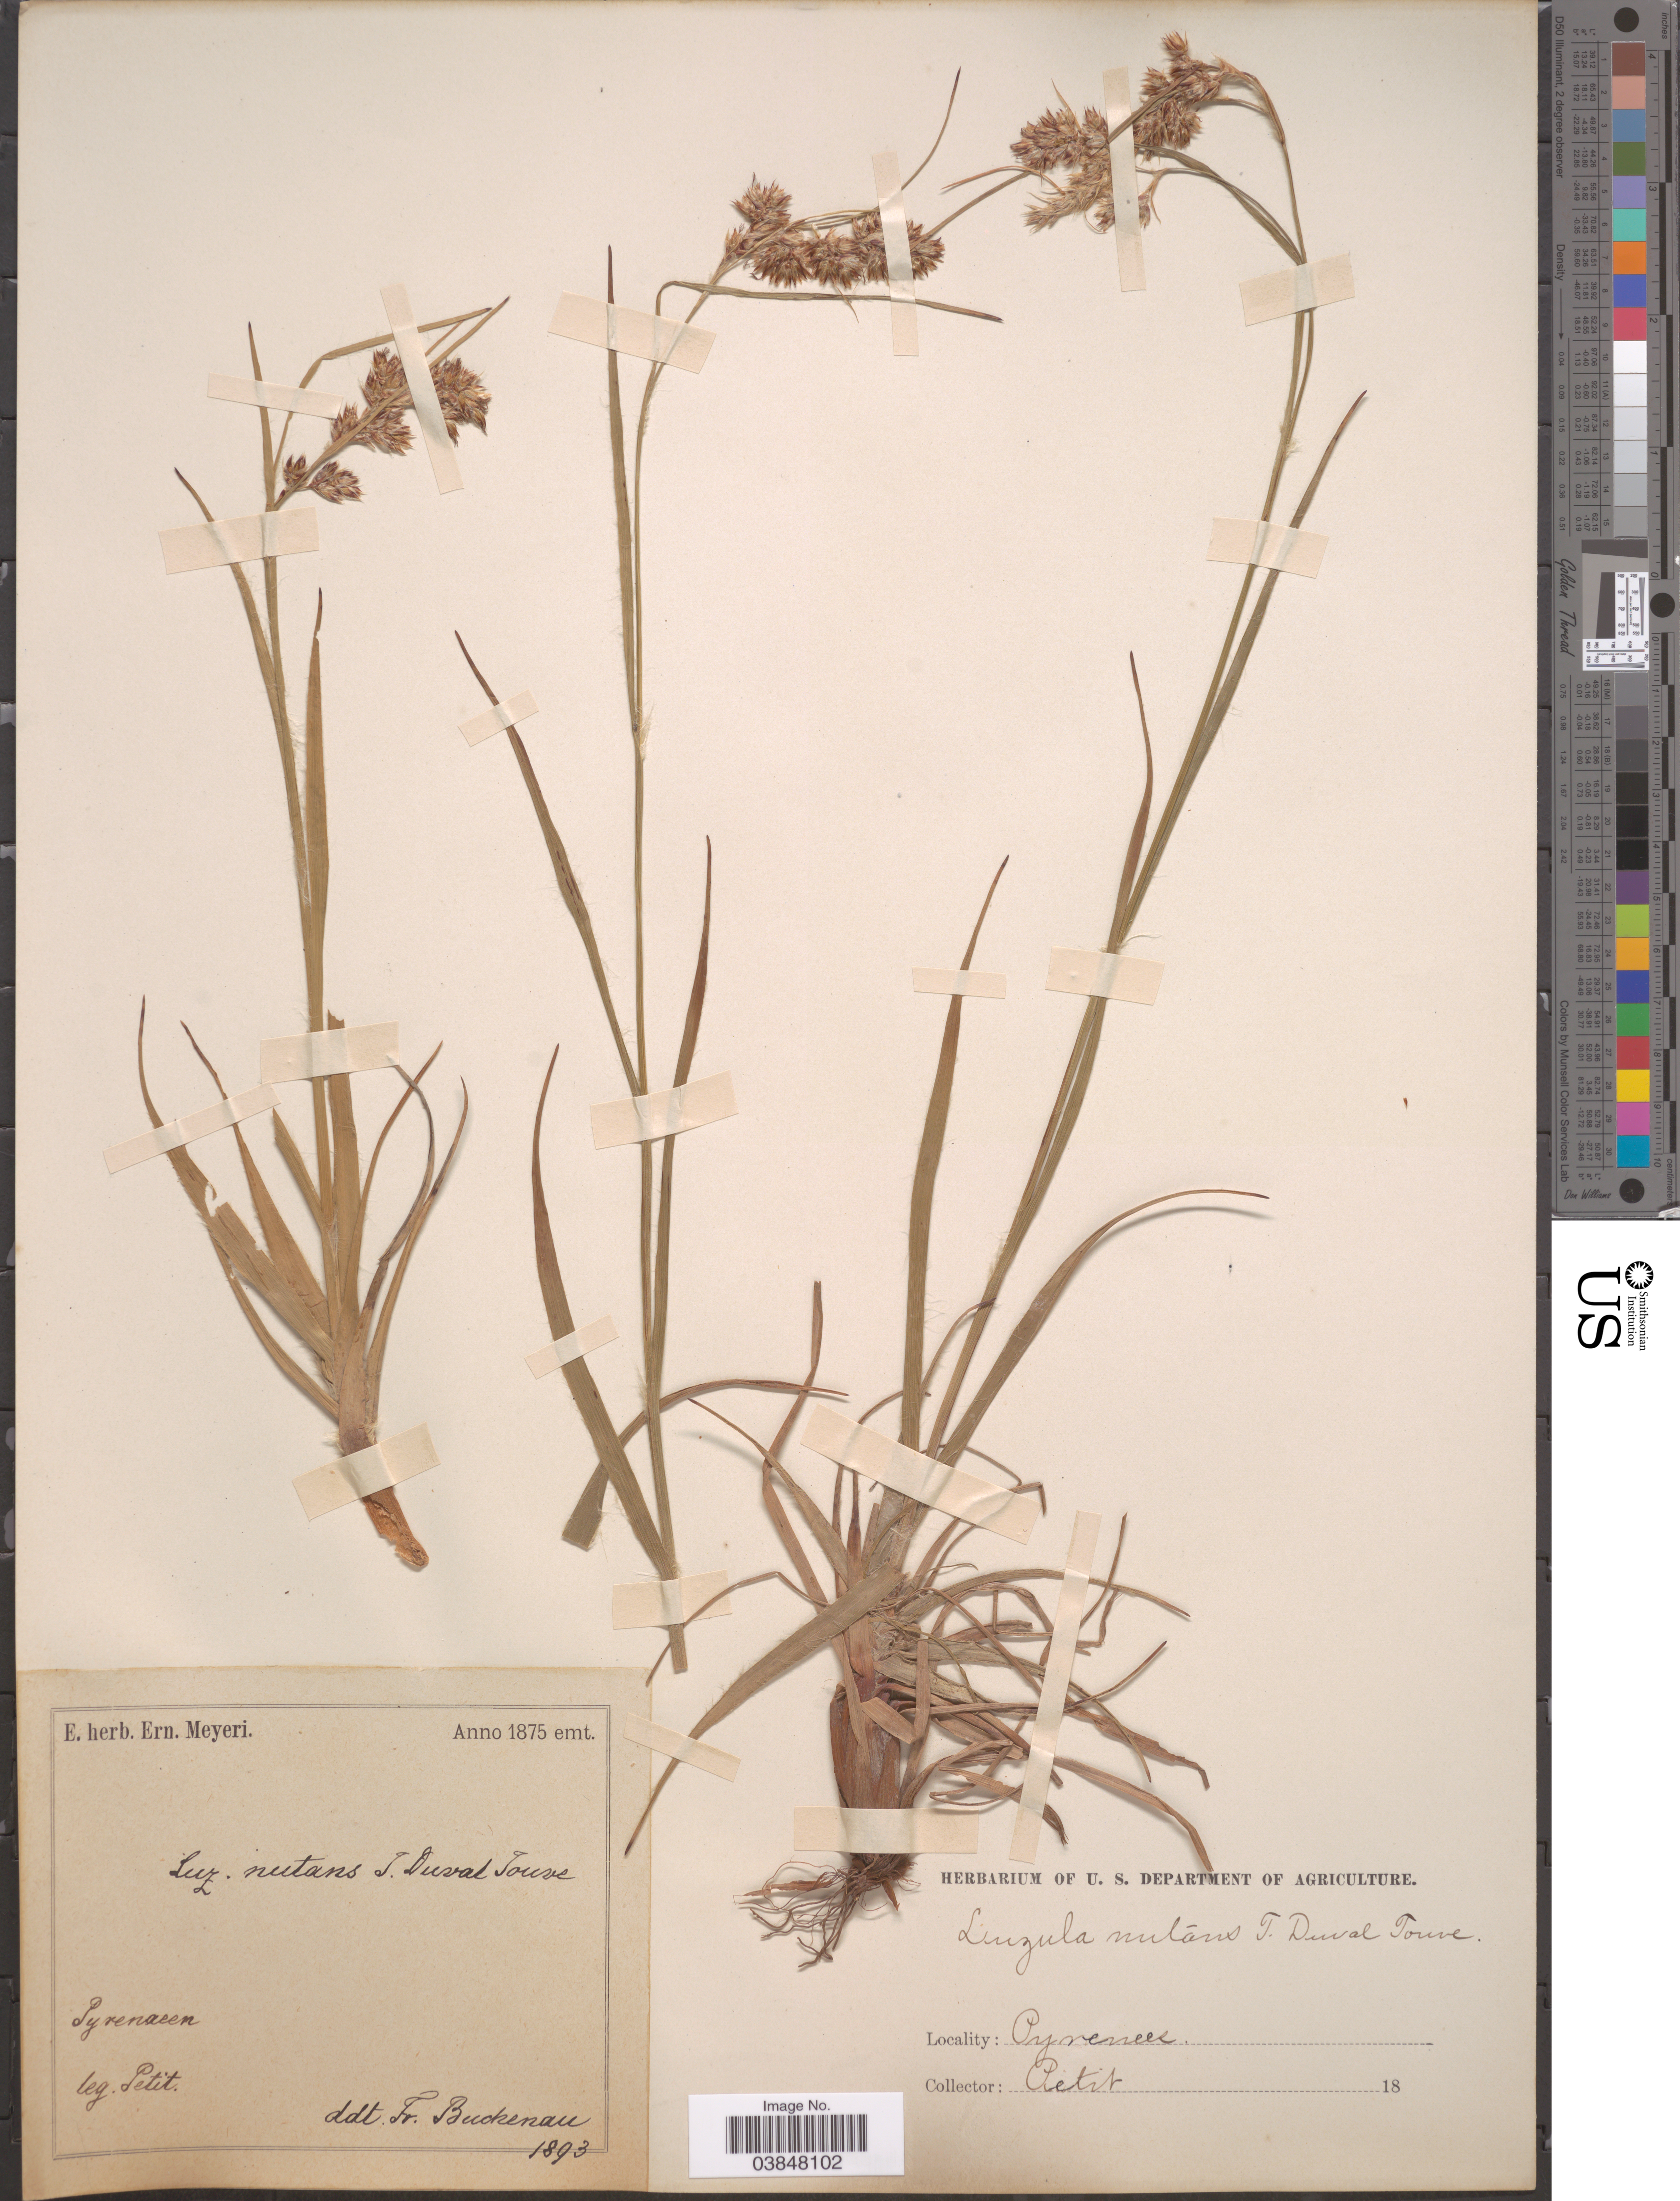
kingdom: Plantae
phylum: Tracheophyta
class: Liliopsida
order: Poales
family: Juncaceae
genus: Luzula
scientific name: Luzula nutans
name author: Duval-Jouve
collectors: Petit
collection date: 1875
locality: Pyrenees.